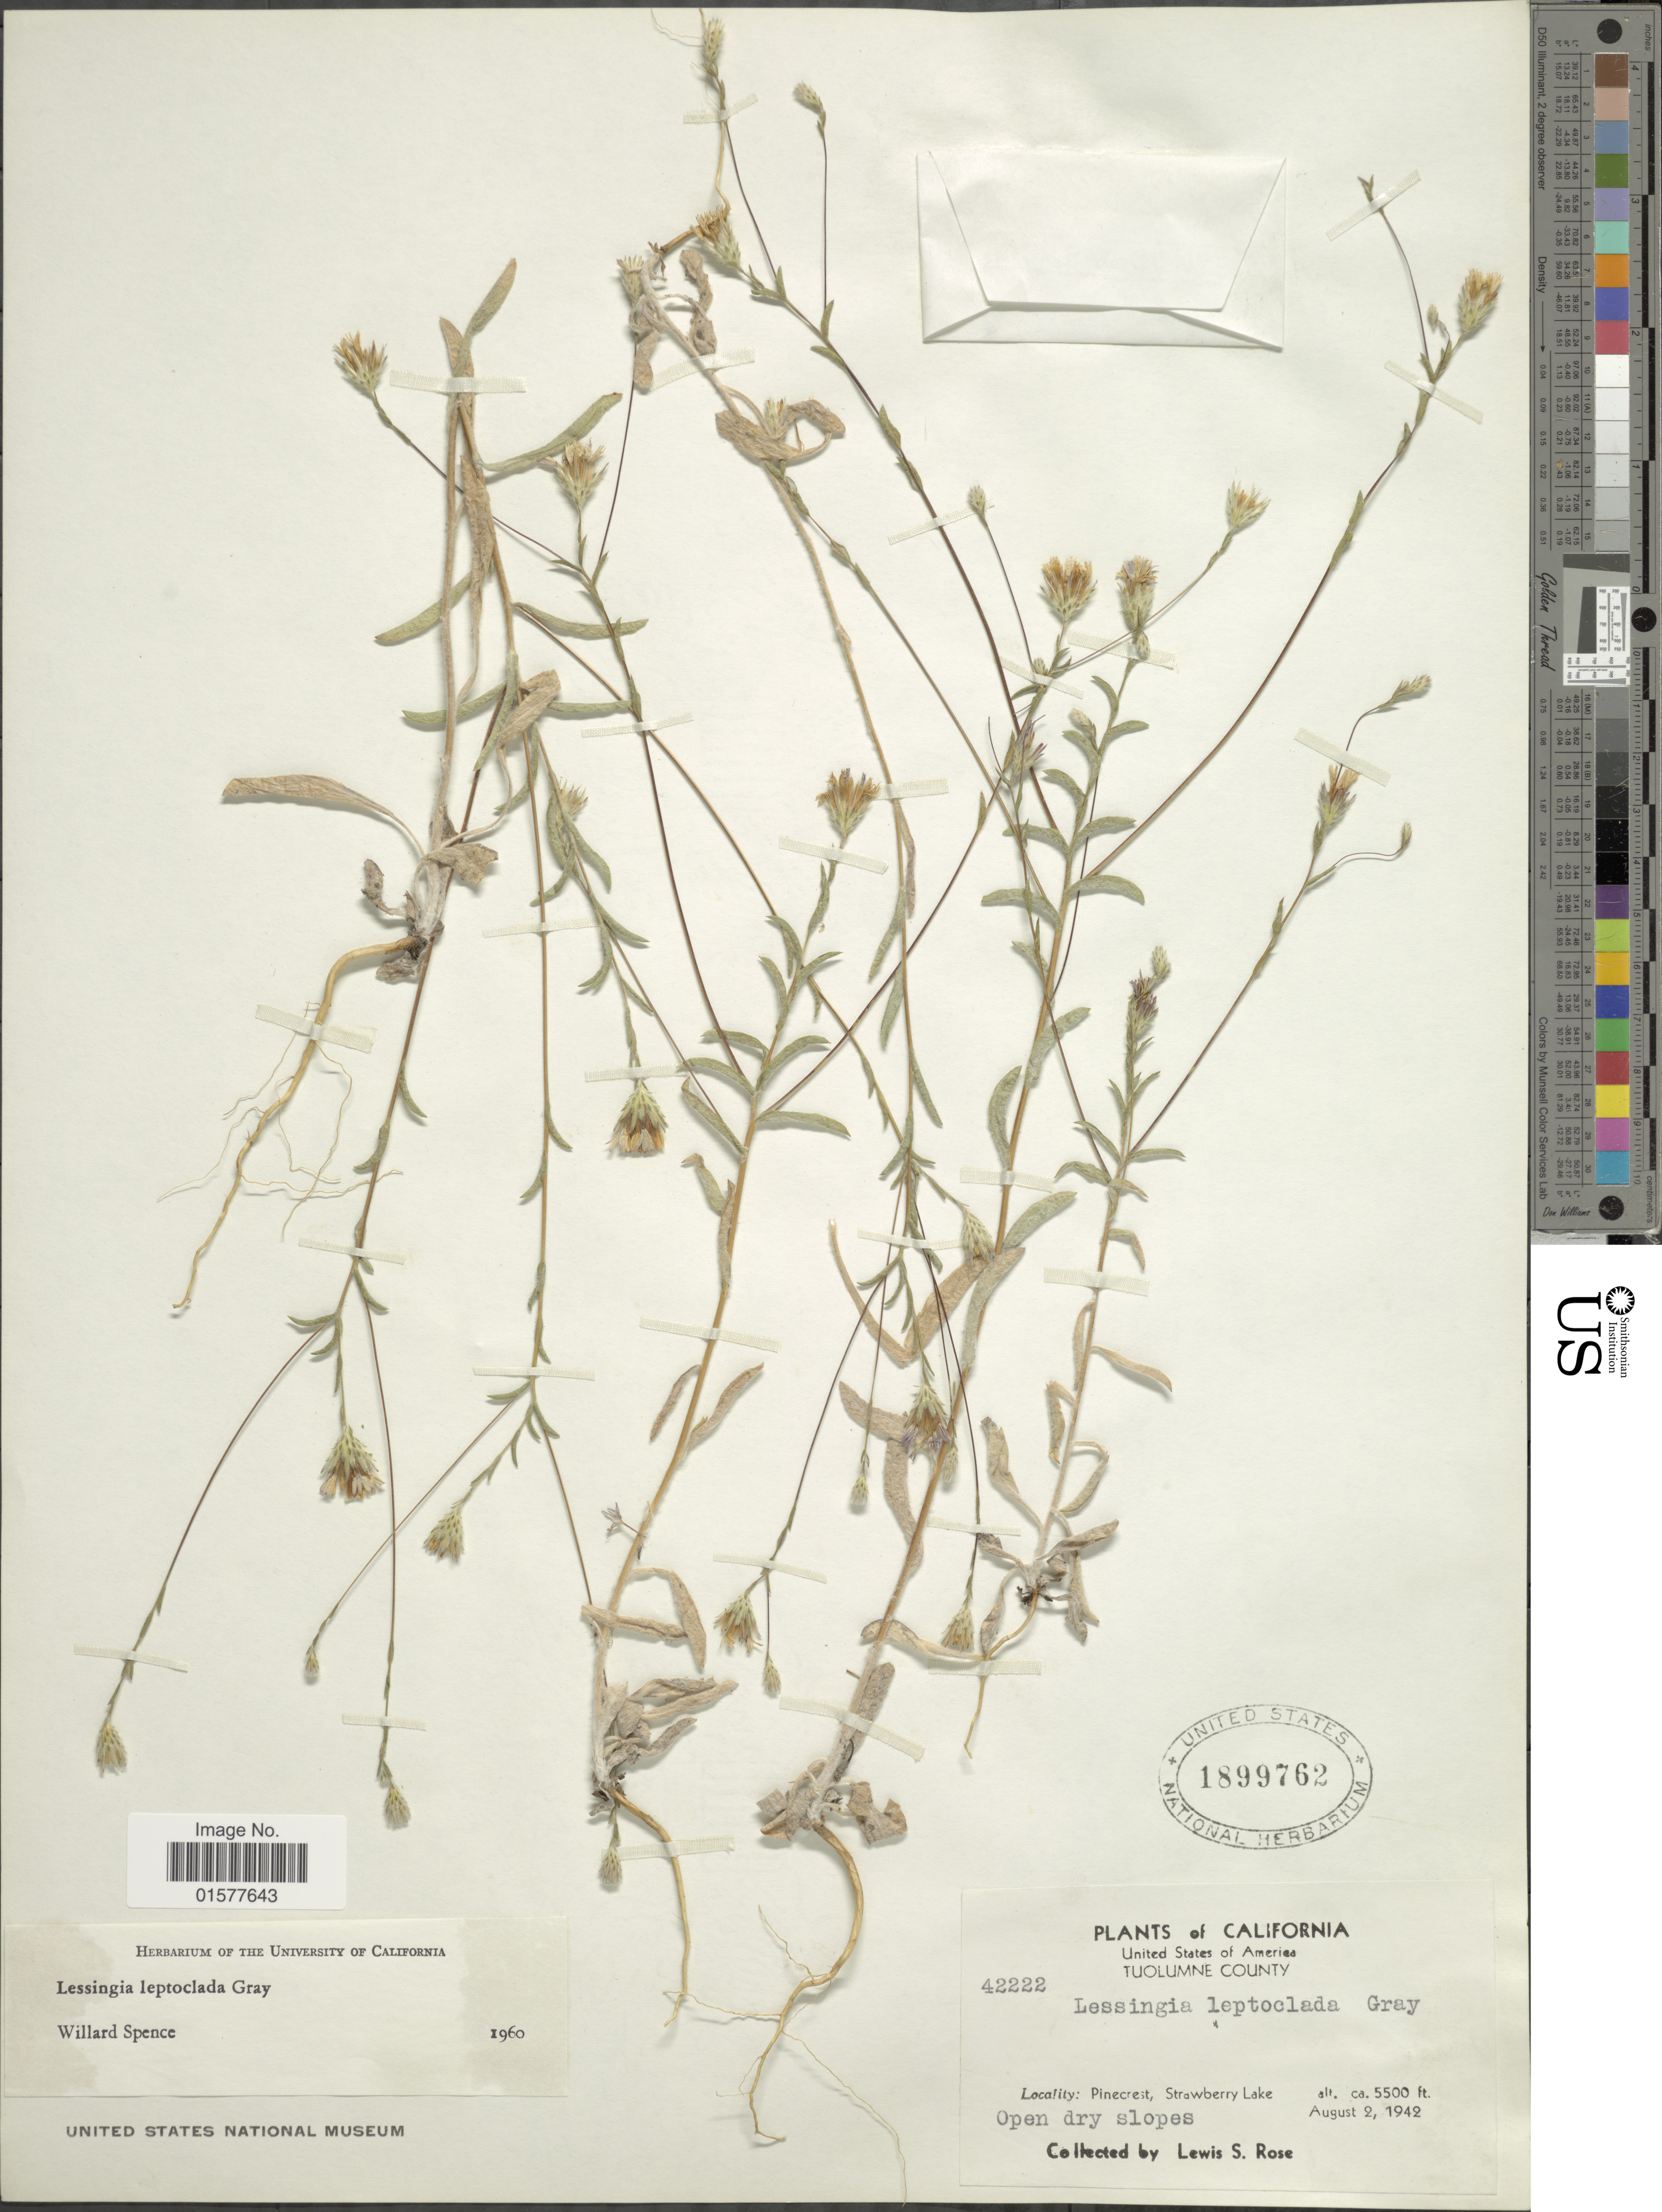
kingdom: Plantae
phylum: Tracheophyta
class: Magnoliopsida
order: Asterales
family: Asteraceae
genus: Lessingia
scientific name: Lessingia leptoclada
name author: A. Gray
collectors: L. S. Rose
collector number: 42222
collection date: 1942-08-02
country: United States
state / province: California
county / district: Tuolumne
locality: Tuolumne County, Pinecrest, Strawberry Lake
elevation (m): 1676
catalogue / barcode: US 1899762